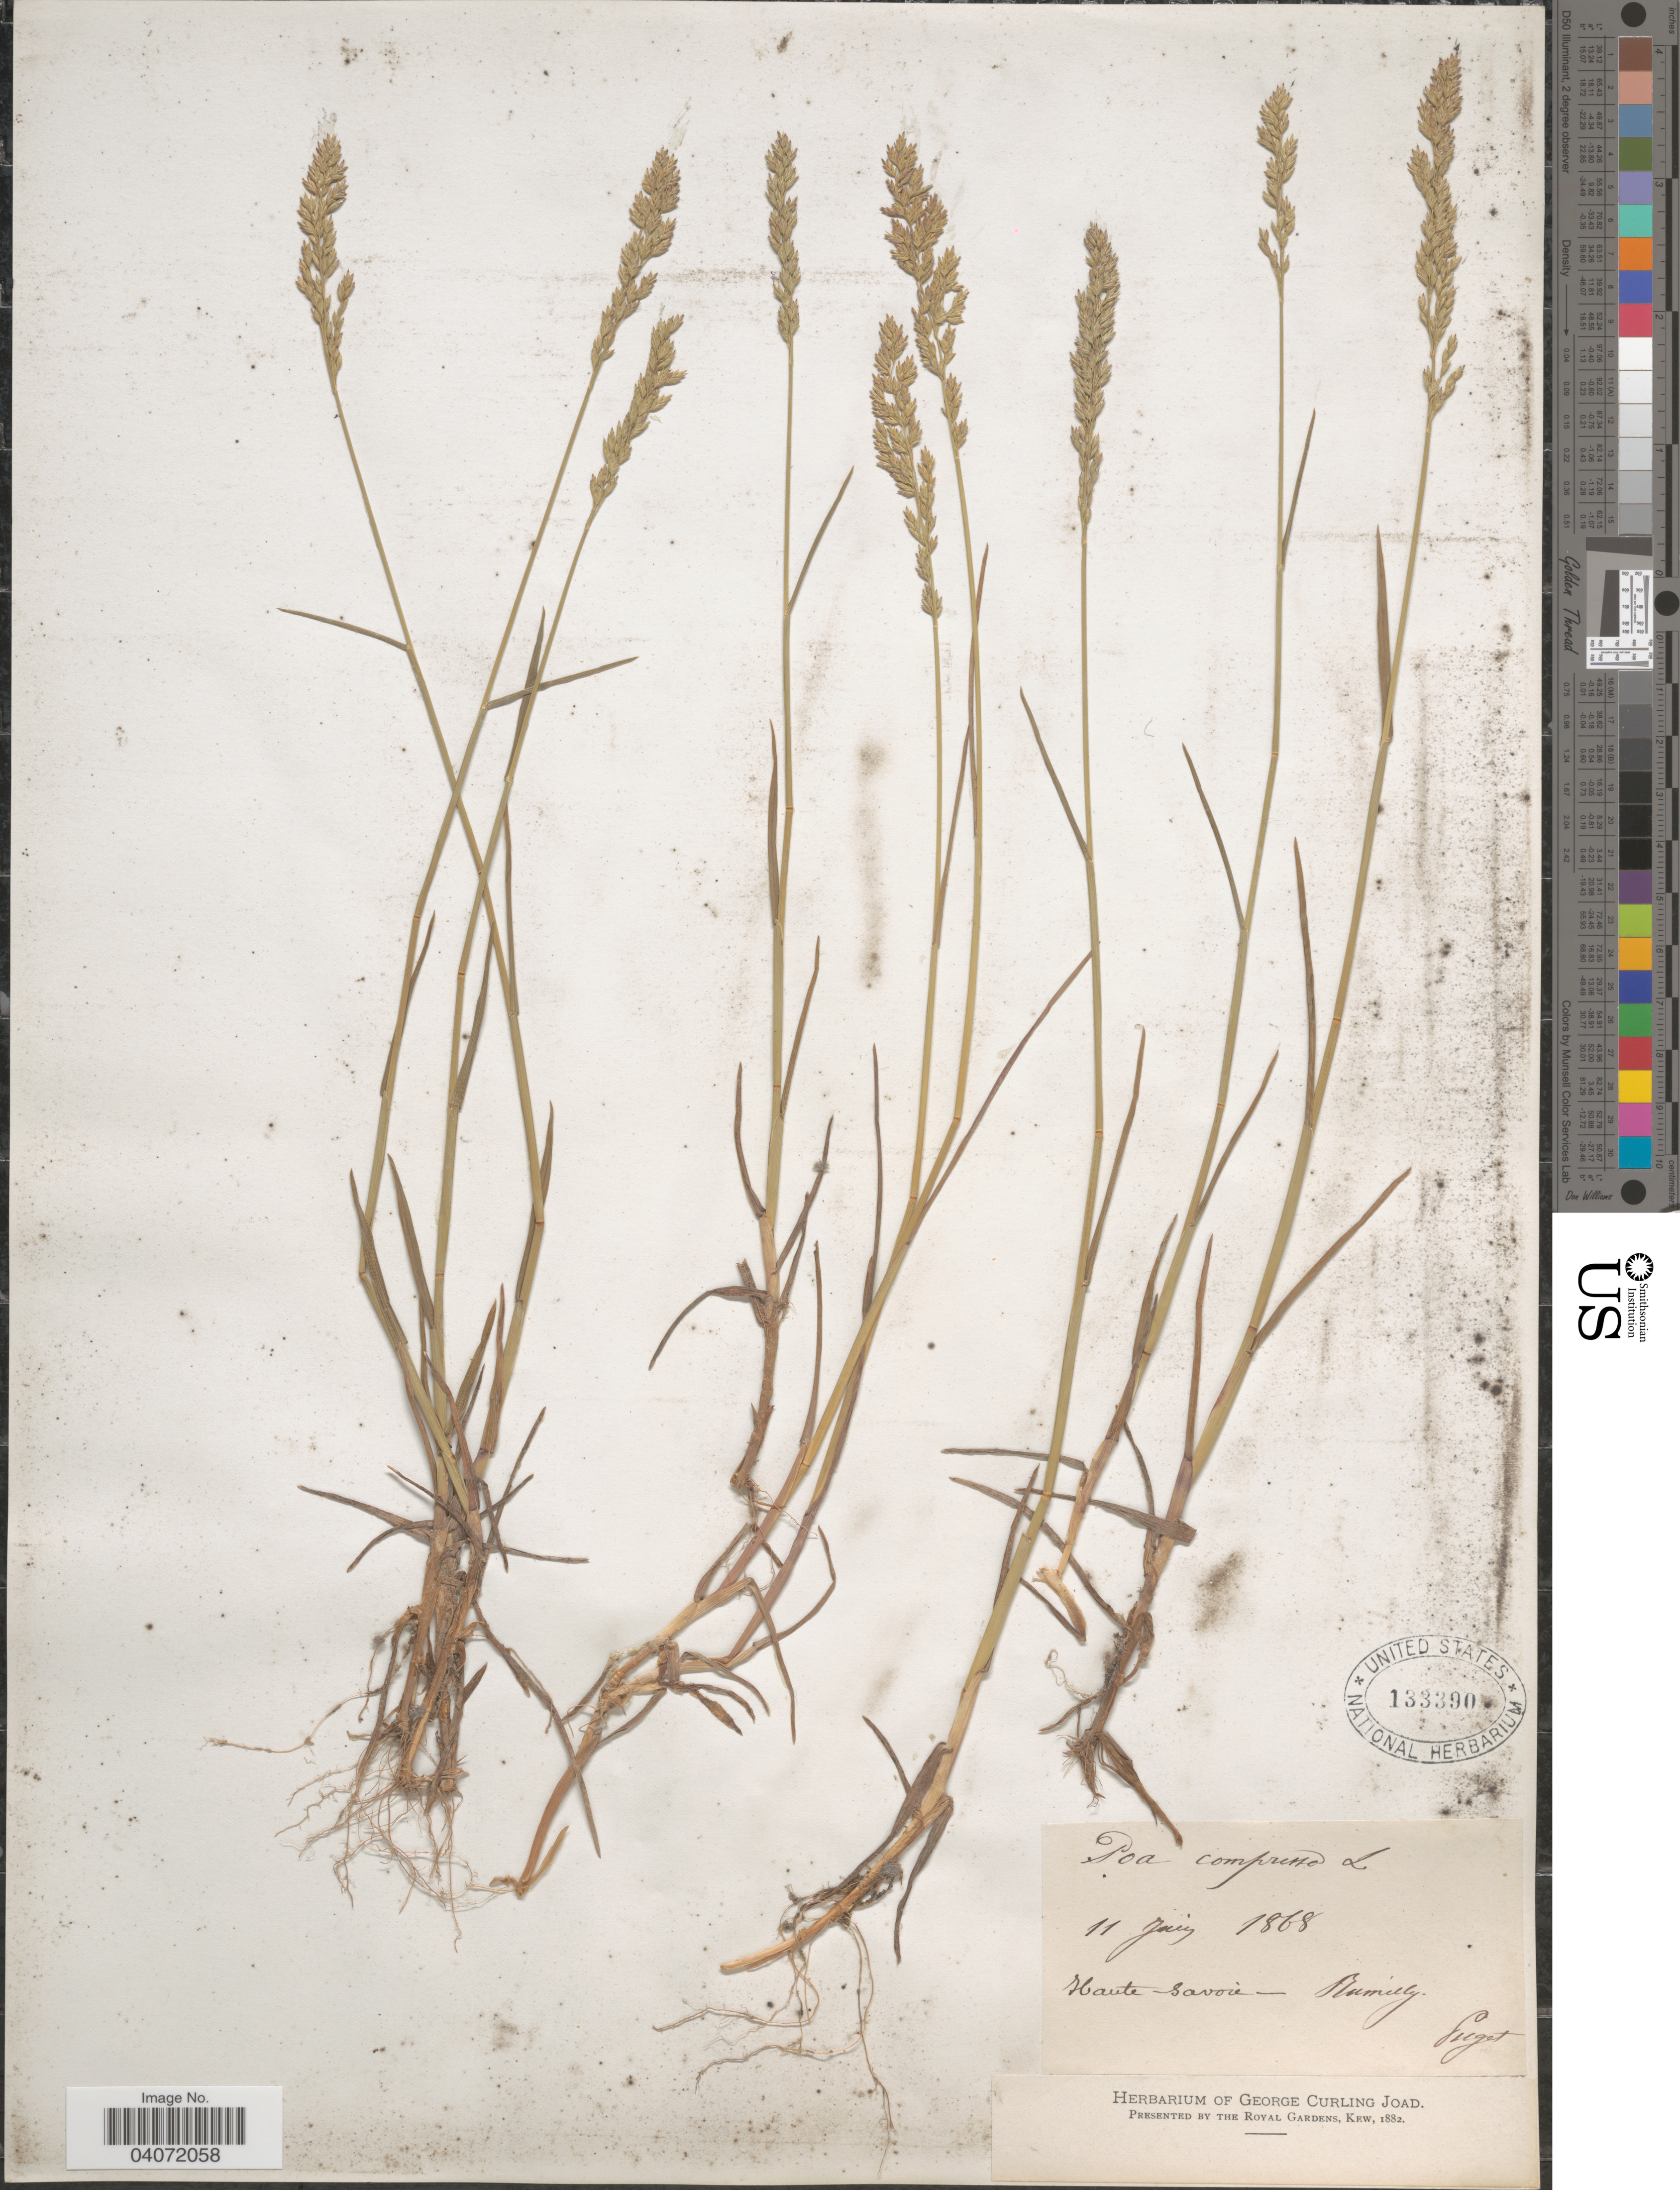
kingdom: Plantae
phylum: Tracheophyta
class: Liliopsida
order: Poales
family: Poaceae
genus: Poa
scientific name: Poa compressa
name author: L.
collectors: -. Puget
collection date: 1868-06-11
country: France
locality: Haute Savoie- Rumilly.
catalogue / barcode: US 133390